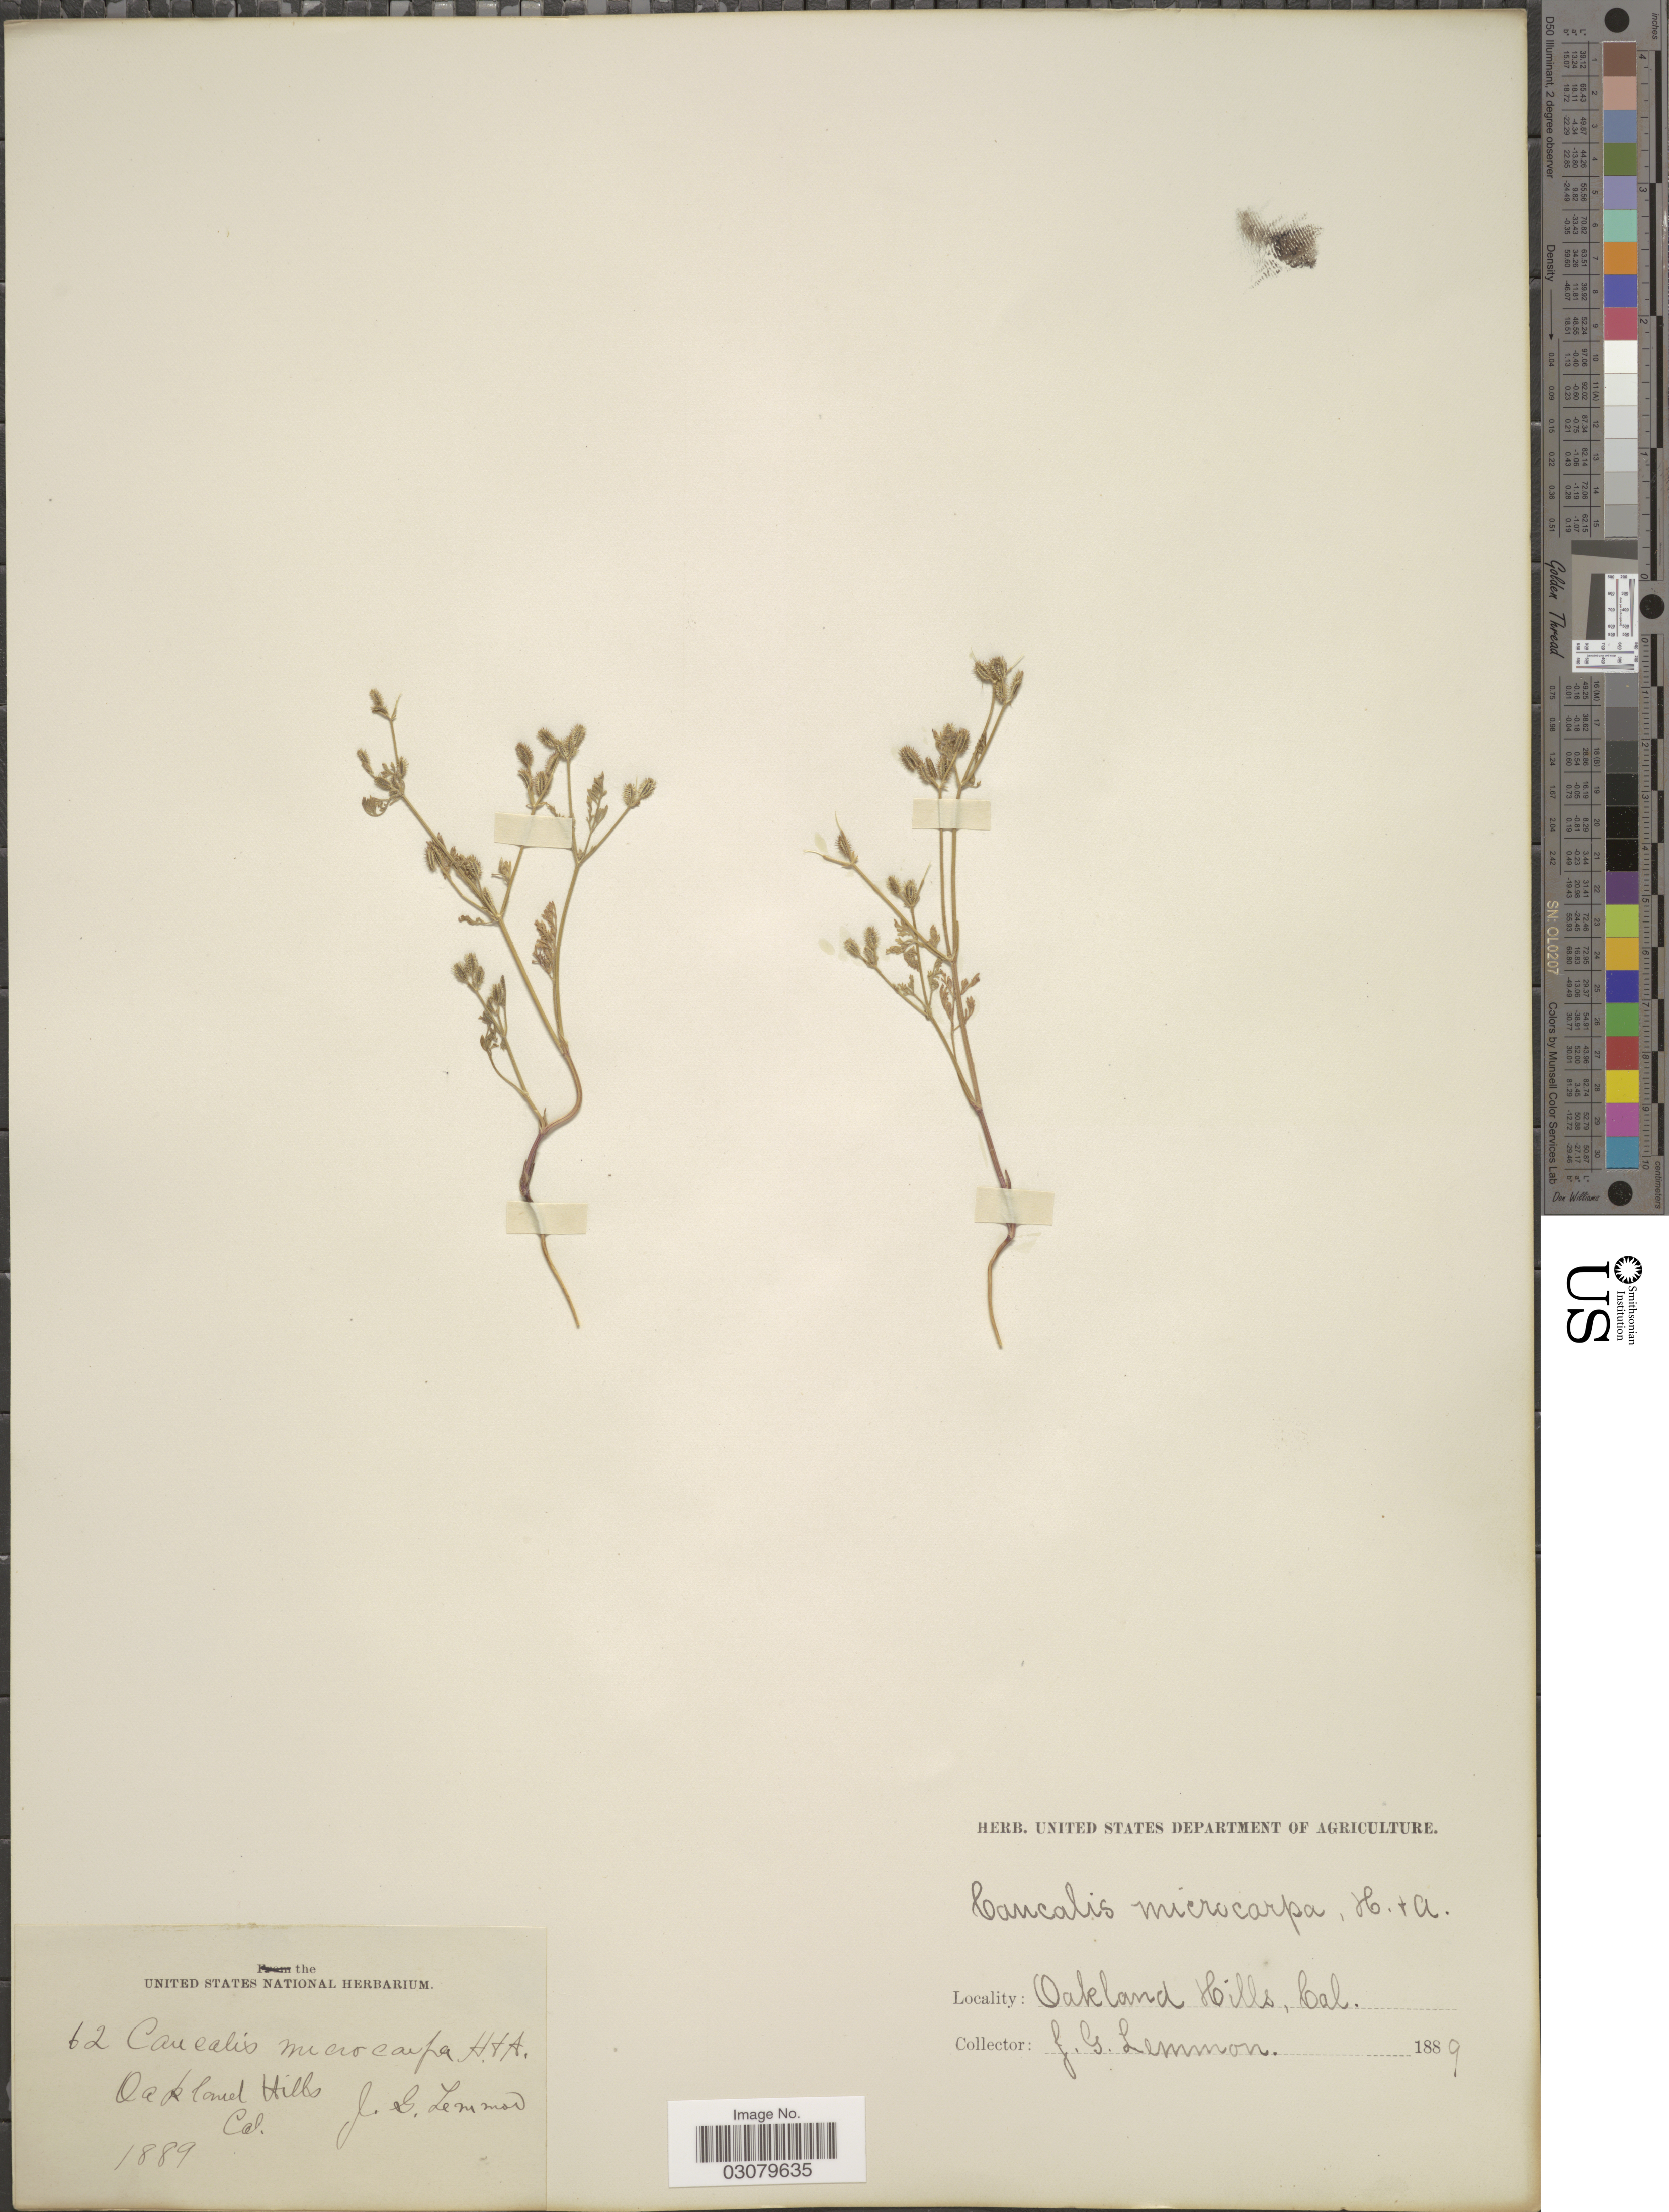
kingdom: Plantae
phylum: Tracheophyta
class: Magnoliopsida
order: Apiales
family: Apiaceae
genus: Caucalis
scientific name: Caucalis microcarpa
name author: Hook. & Arn.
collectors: J. Lemmon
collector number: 62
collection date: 1889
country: United States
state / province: California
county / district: Alameda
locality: Oakland Hills.